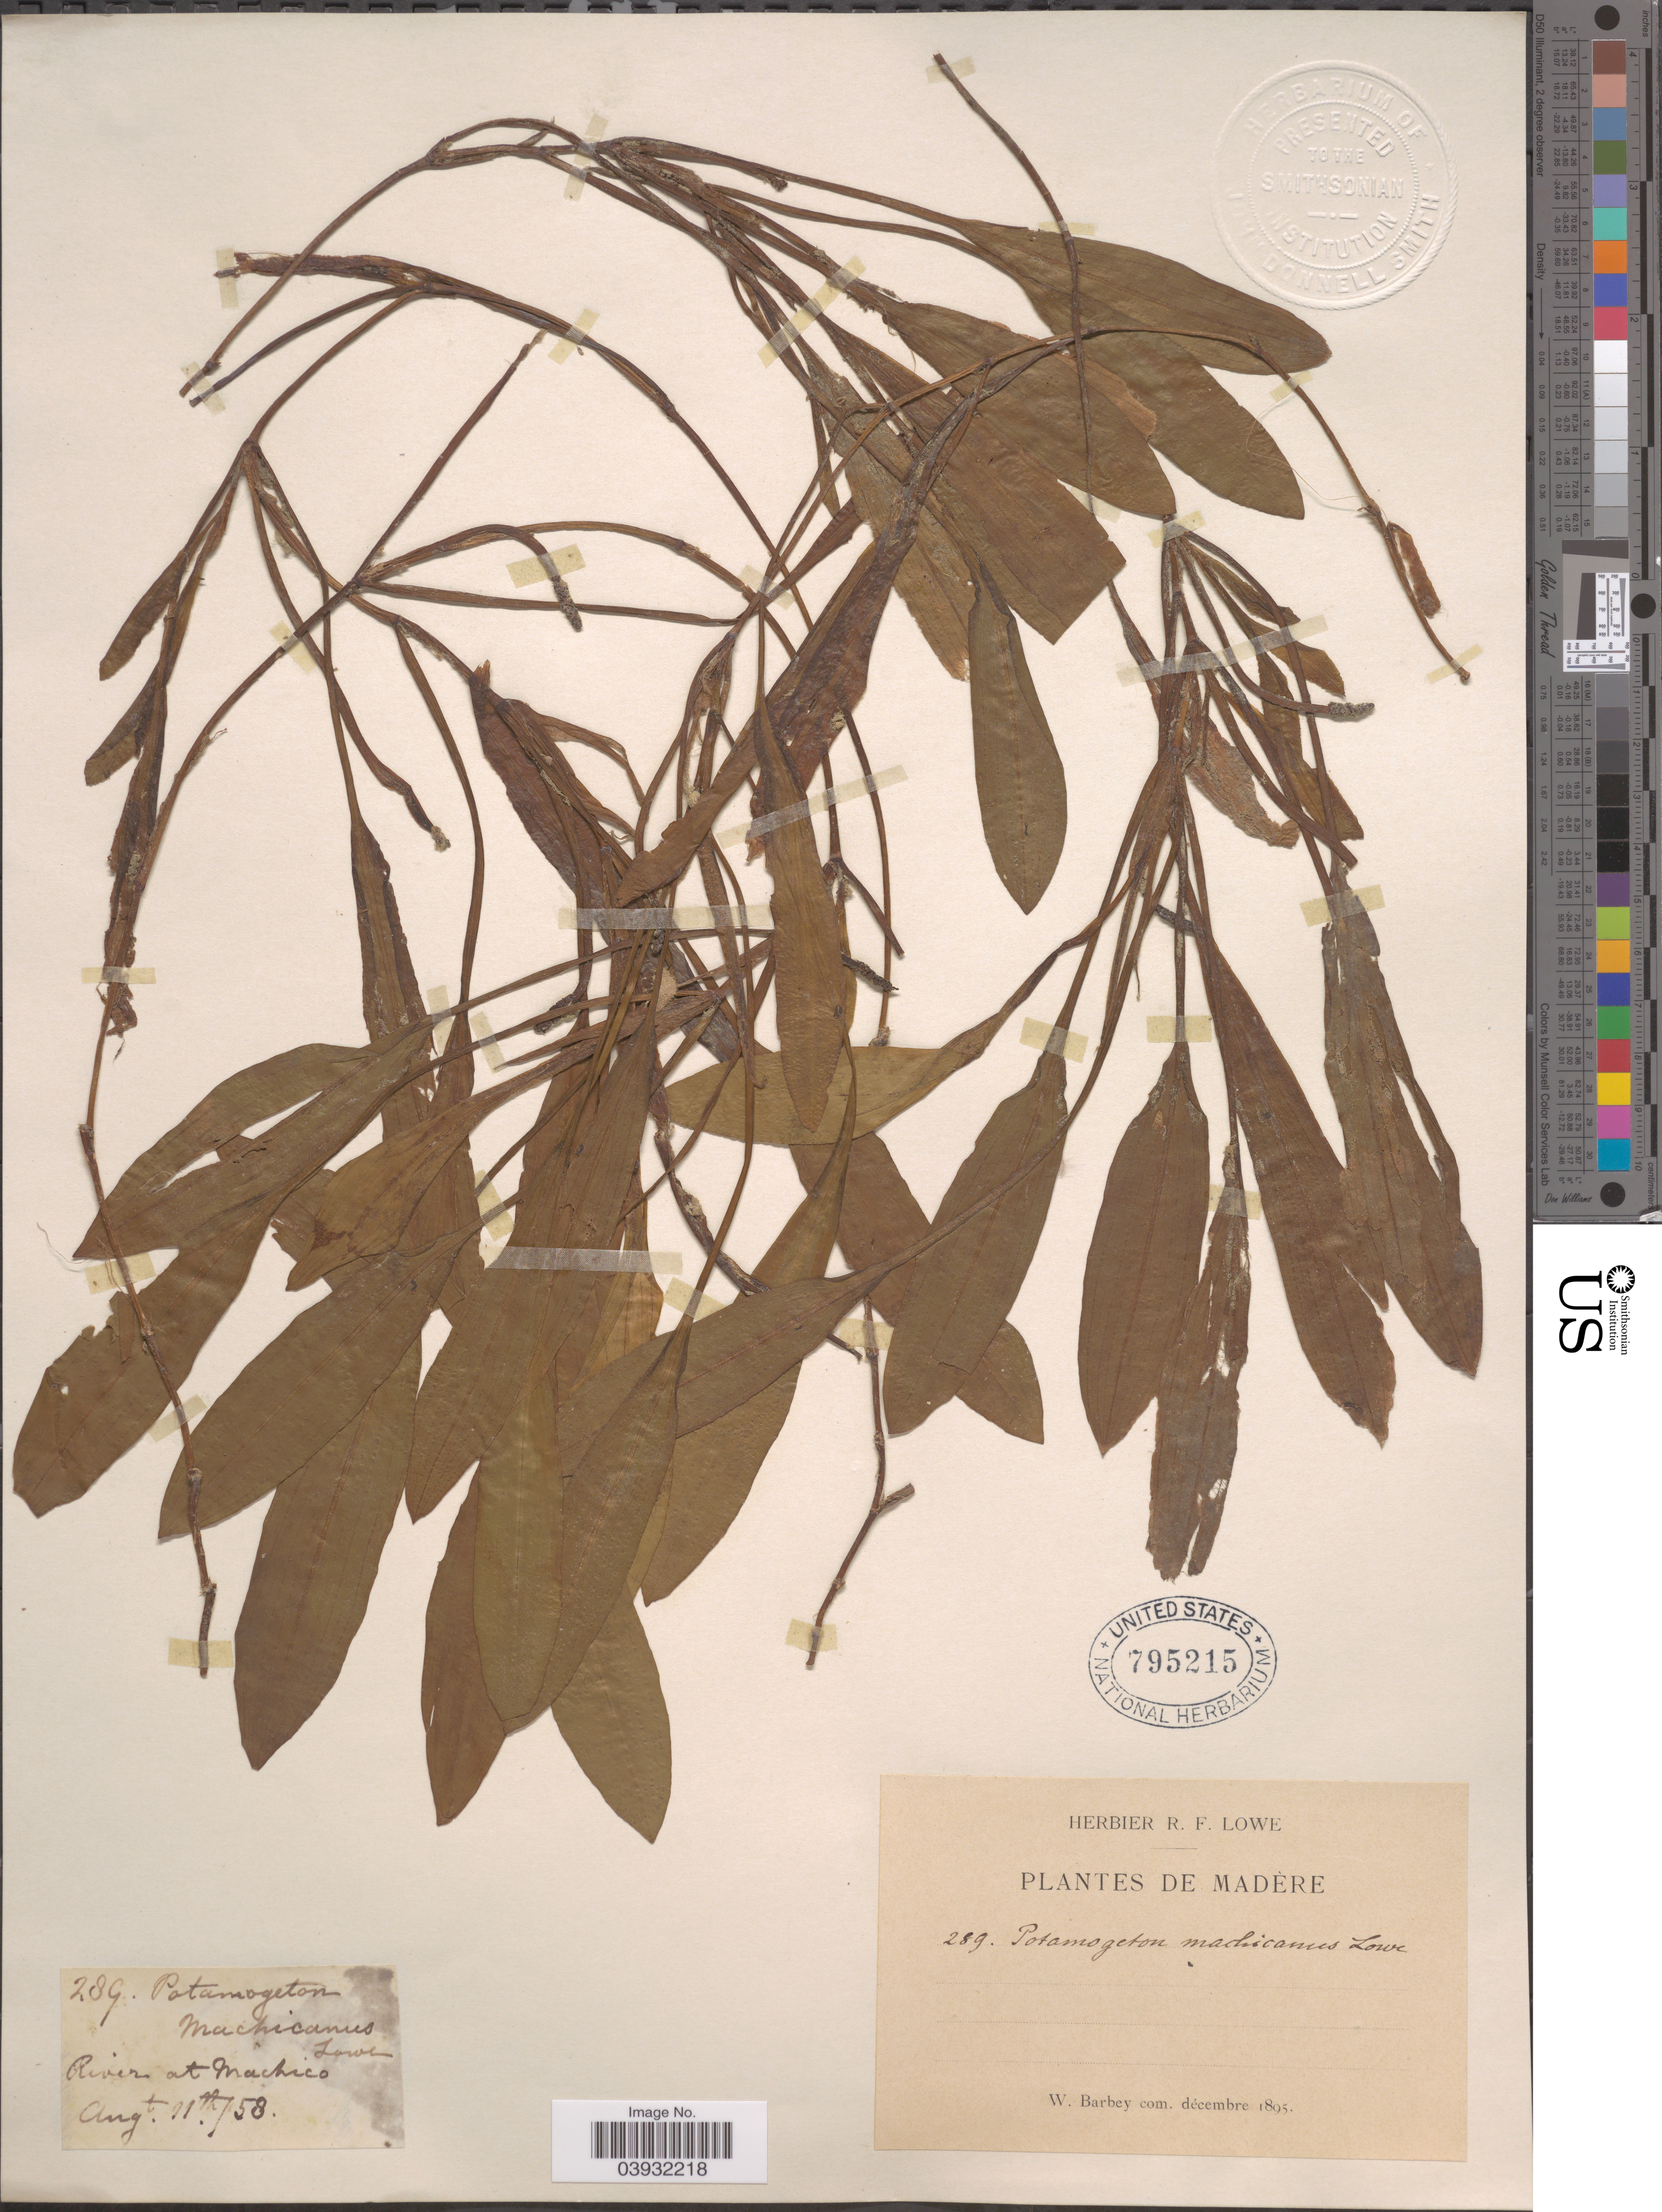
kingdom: Plantae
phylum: Tracheophyta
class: Liliopsida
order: Alismatales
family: Potamogetonaceae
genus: Potamogeton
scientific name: Potamogeton machianus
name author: Lowe ex Graebn.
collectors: ex herb. R. F. Lowe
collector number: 289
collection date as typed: Transcribed d/m/y: 11/8/58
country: Portugal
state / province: Madeira (Aut. Reg.)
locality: Madère. River at Machico.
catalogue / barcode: US 795215